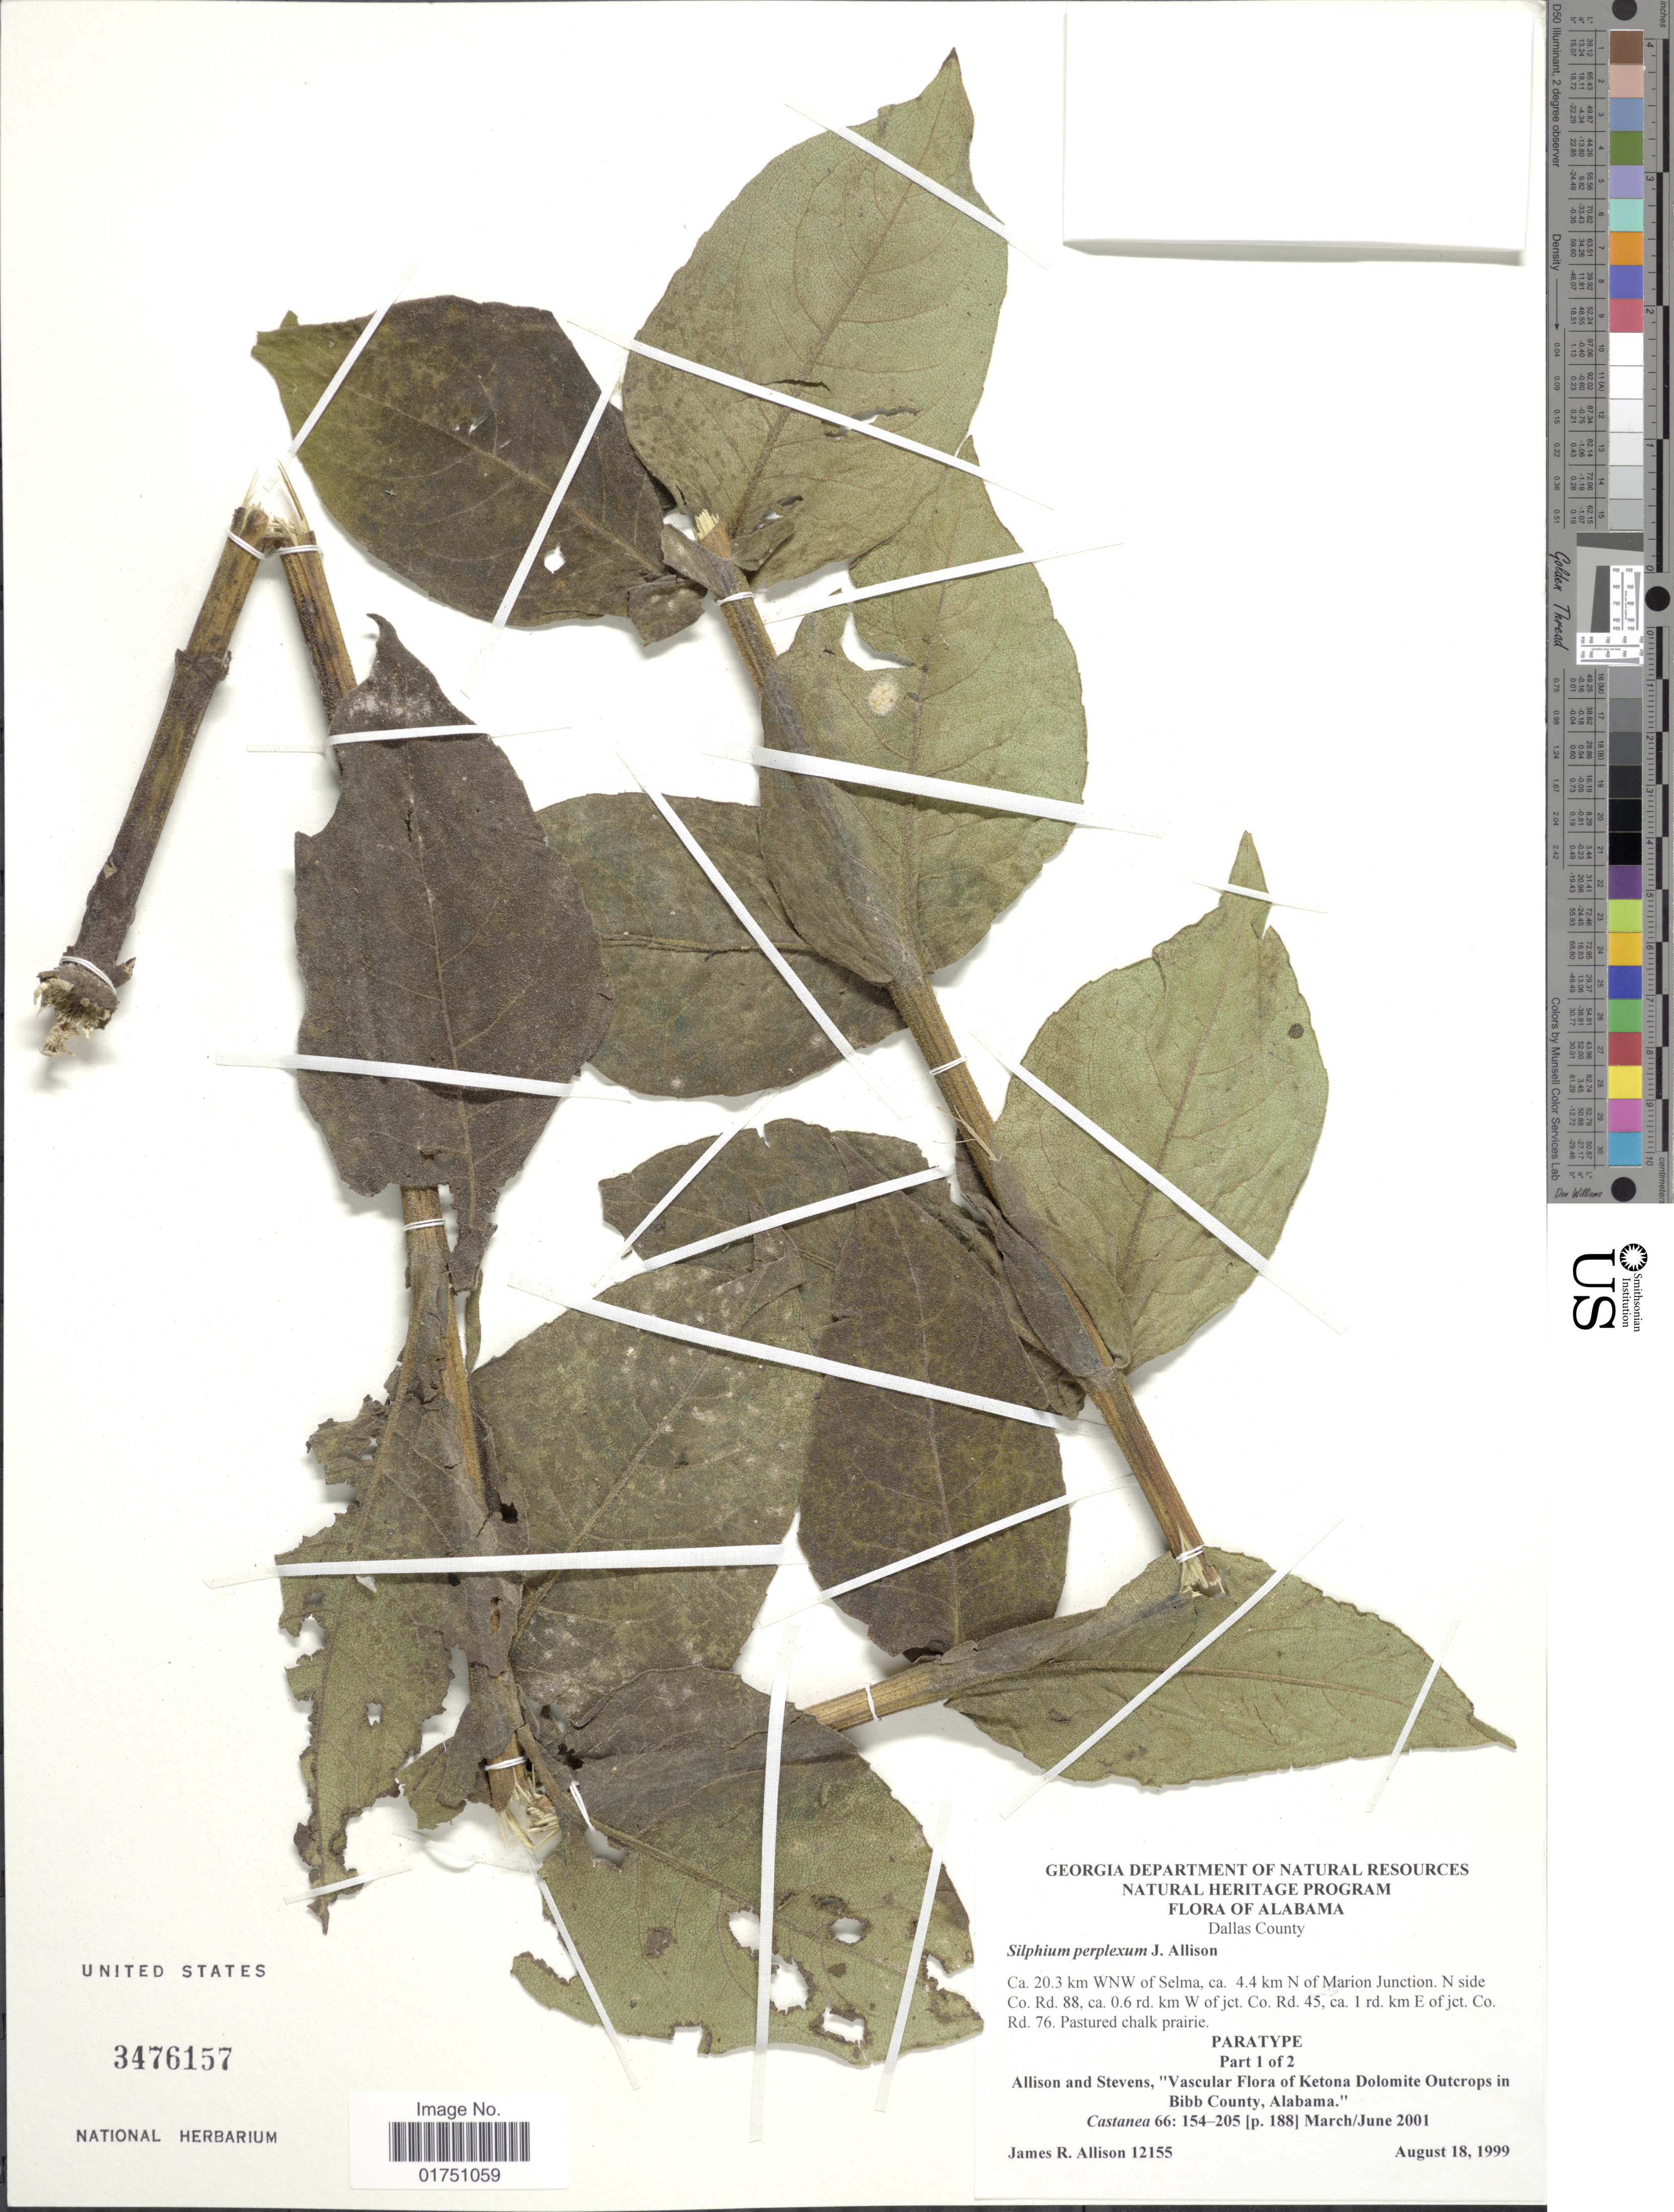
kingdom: Plantae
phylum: Tracheophyta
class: Magnoliopsida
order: Asterales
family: Asteraceae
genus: Silphium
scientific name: Silphium perplexum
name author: J.R. Allison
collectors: J. R. Allison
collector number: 12155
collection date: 1999-08-18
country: United States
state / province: Alabama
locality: Dallas County. Ca. 20.3 km WNW of Selma, ca. 4.4 km N of Marion Junction. N side Co. Rd. 88, ca. 0.6 rd. km W of jct. Co. Rd. 45, ca. 1 rd. km E of jct. Co. Rd. 76.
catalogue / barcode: US 3476157